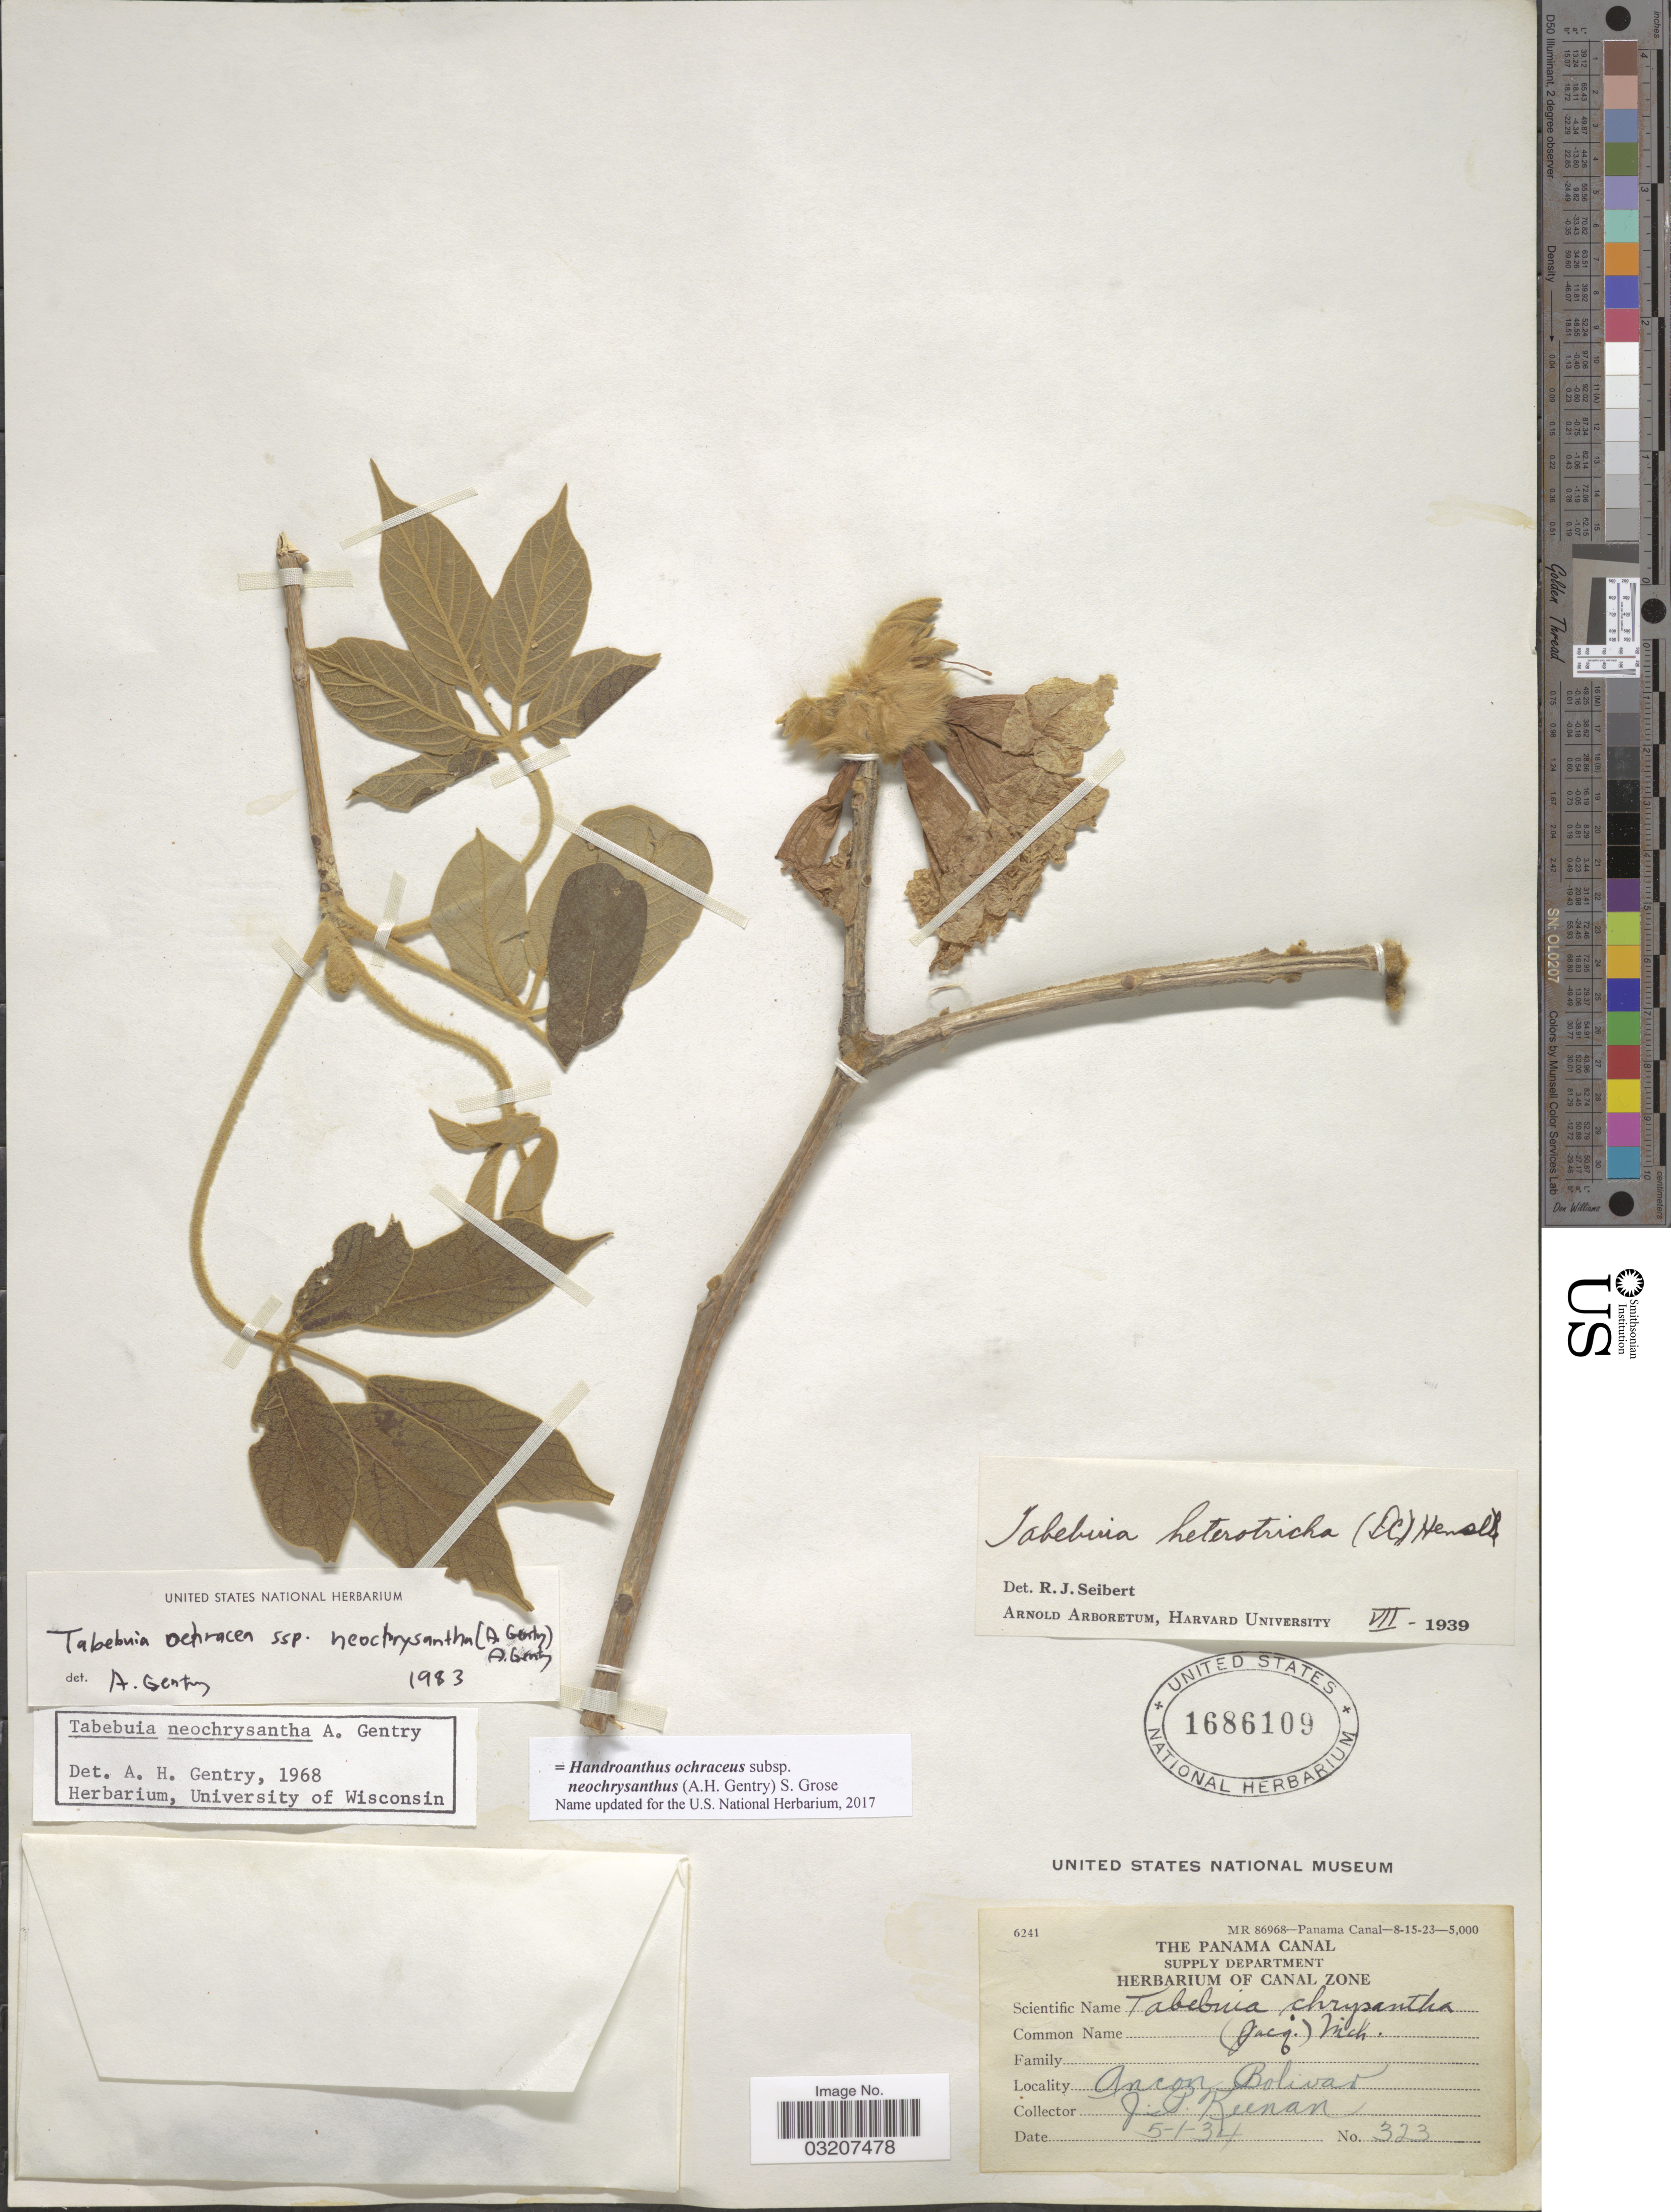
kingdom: Plantae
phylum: Tracheophyta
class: Magnoliopsida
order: Lamiales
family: Bignoniaceae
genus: Handroanthus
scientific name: Handroanthus ochraceus subsp. neochrysanthus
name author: (A.H. Gentry) S.O. Grose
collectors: Keenan, J.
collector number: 323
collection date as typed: Transcribed d/m/y: 5/1/34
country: Panama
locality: Ancon, Bolivar.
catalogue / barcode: US 1686109